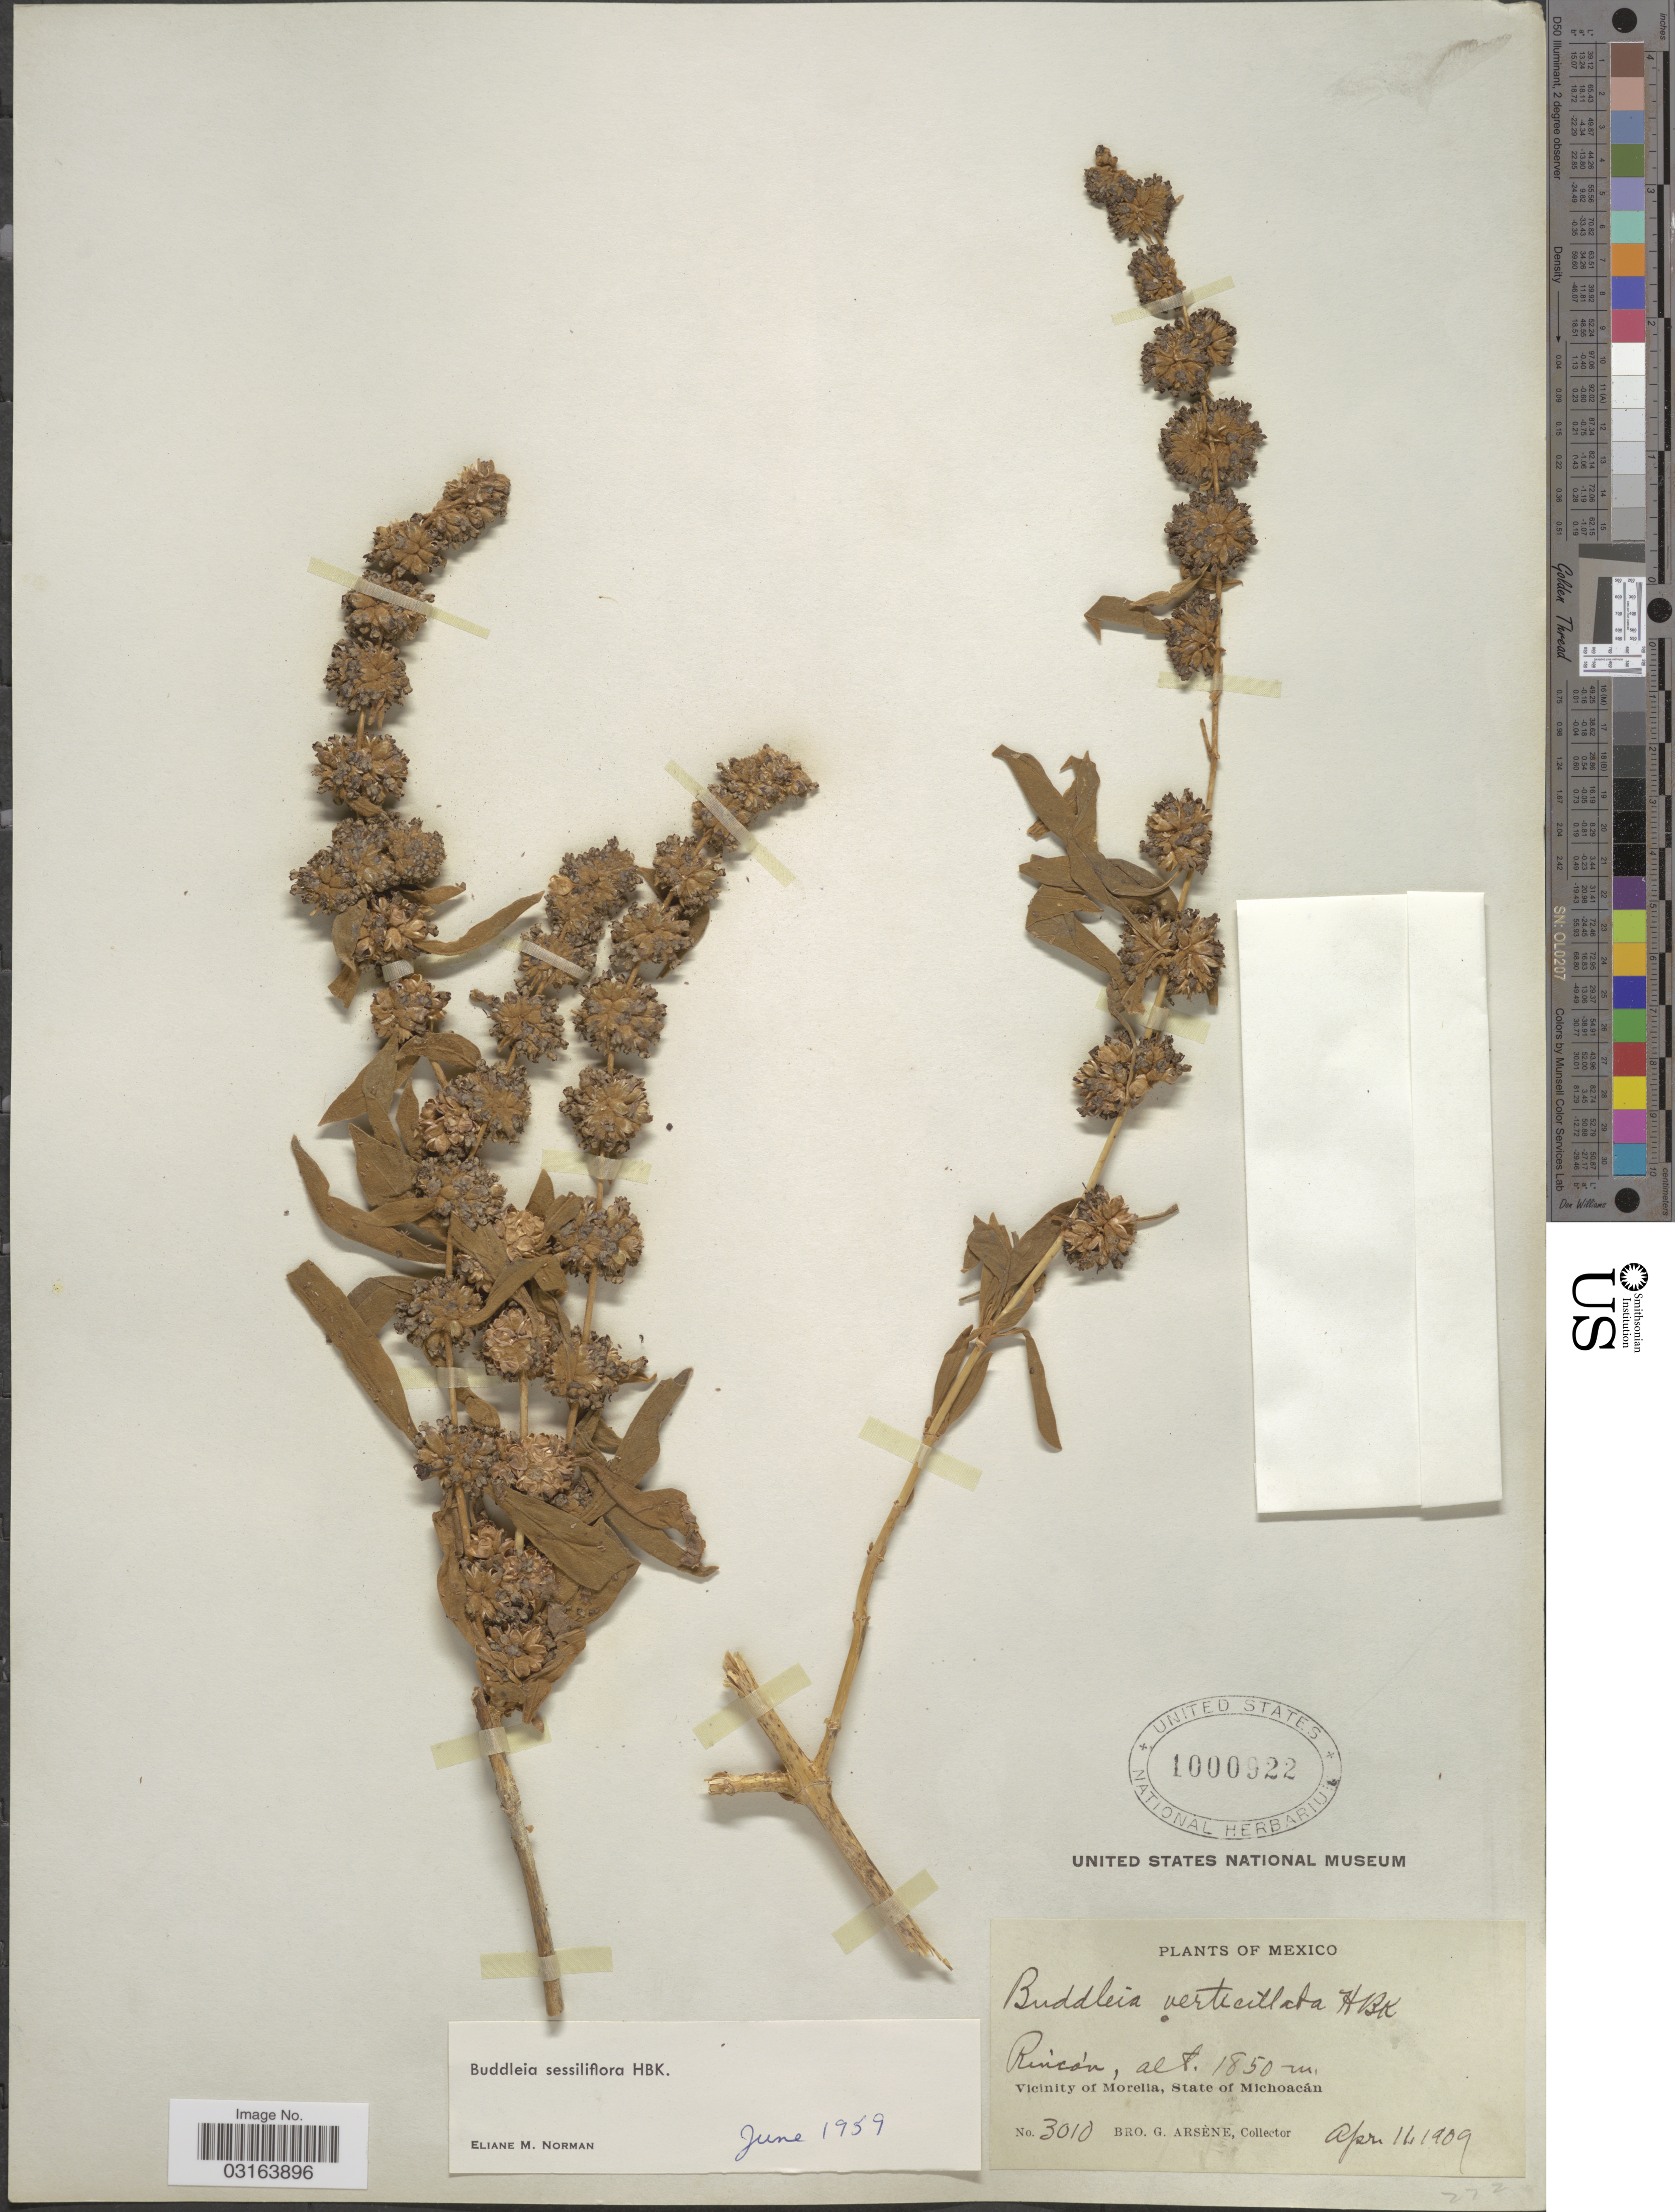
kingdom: Plantae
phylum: Tracheophyta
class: Magnoliopsida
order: Lamiales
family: Scrophulariaceae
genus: Buddleja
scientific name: Buddleja sessiliflora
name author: Kunth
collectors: Bro. G. Arsène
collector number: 3010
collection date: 1909-04-11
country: Mexico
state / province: Michoacán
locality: Rincón. Vicinity of Morelia.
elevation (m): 1850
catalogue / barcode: US 1000922